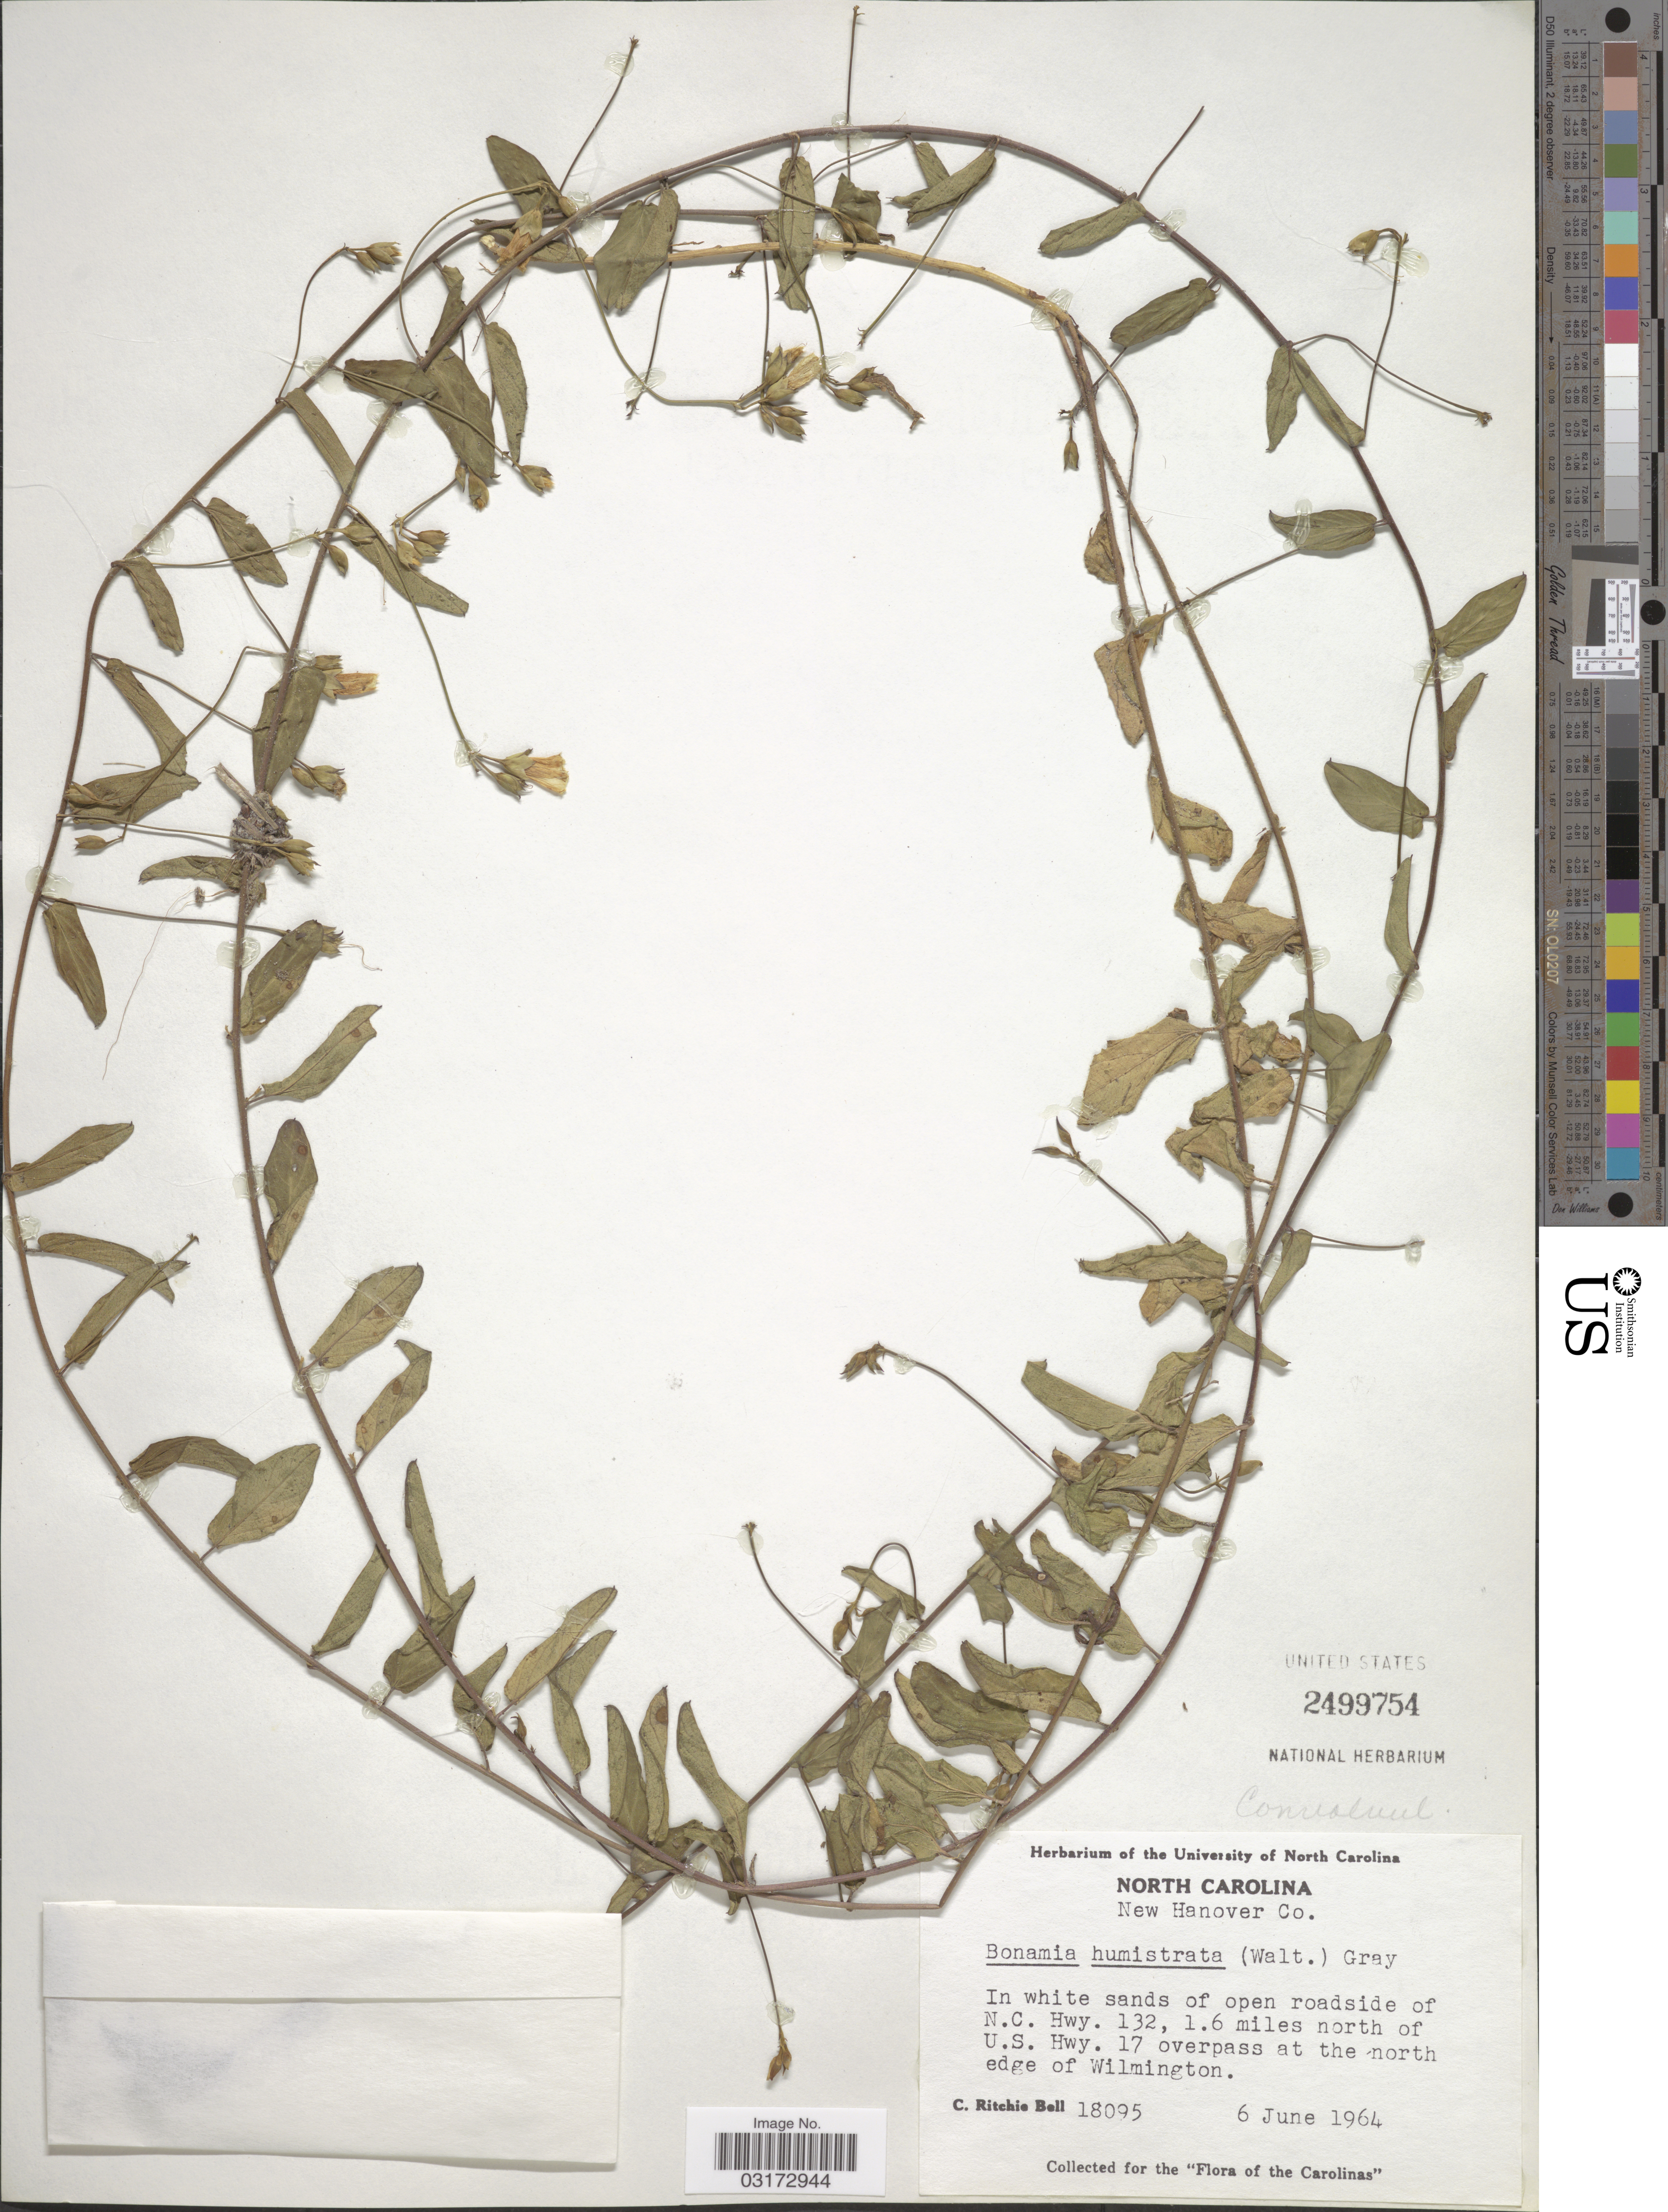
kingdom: Plantae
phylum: Tracheophyta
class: Magnoliopsida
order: Solanales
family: Convolvulaceae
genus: Stylisma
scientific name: Stylisma humistrata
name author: (Walter) Chapm.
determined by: Strong, Mark T., (BOT), Smithsonian Institution - National Museum of Natural History (UNITED STATES)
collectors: C. R. Bell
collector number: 18095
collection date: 1964-06-06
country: United States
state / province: North Carolina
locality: New Hanover Co., In white sands of open roadside of N.C. Hwy. 132, 1.6 miles north of U.S. Hwy. 17 overpass at the north edge of Wilmington.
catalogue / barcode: US 2499754